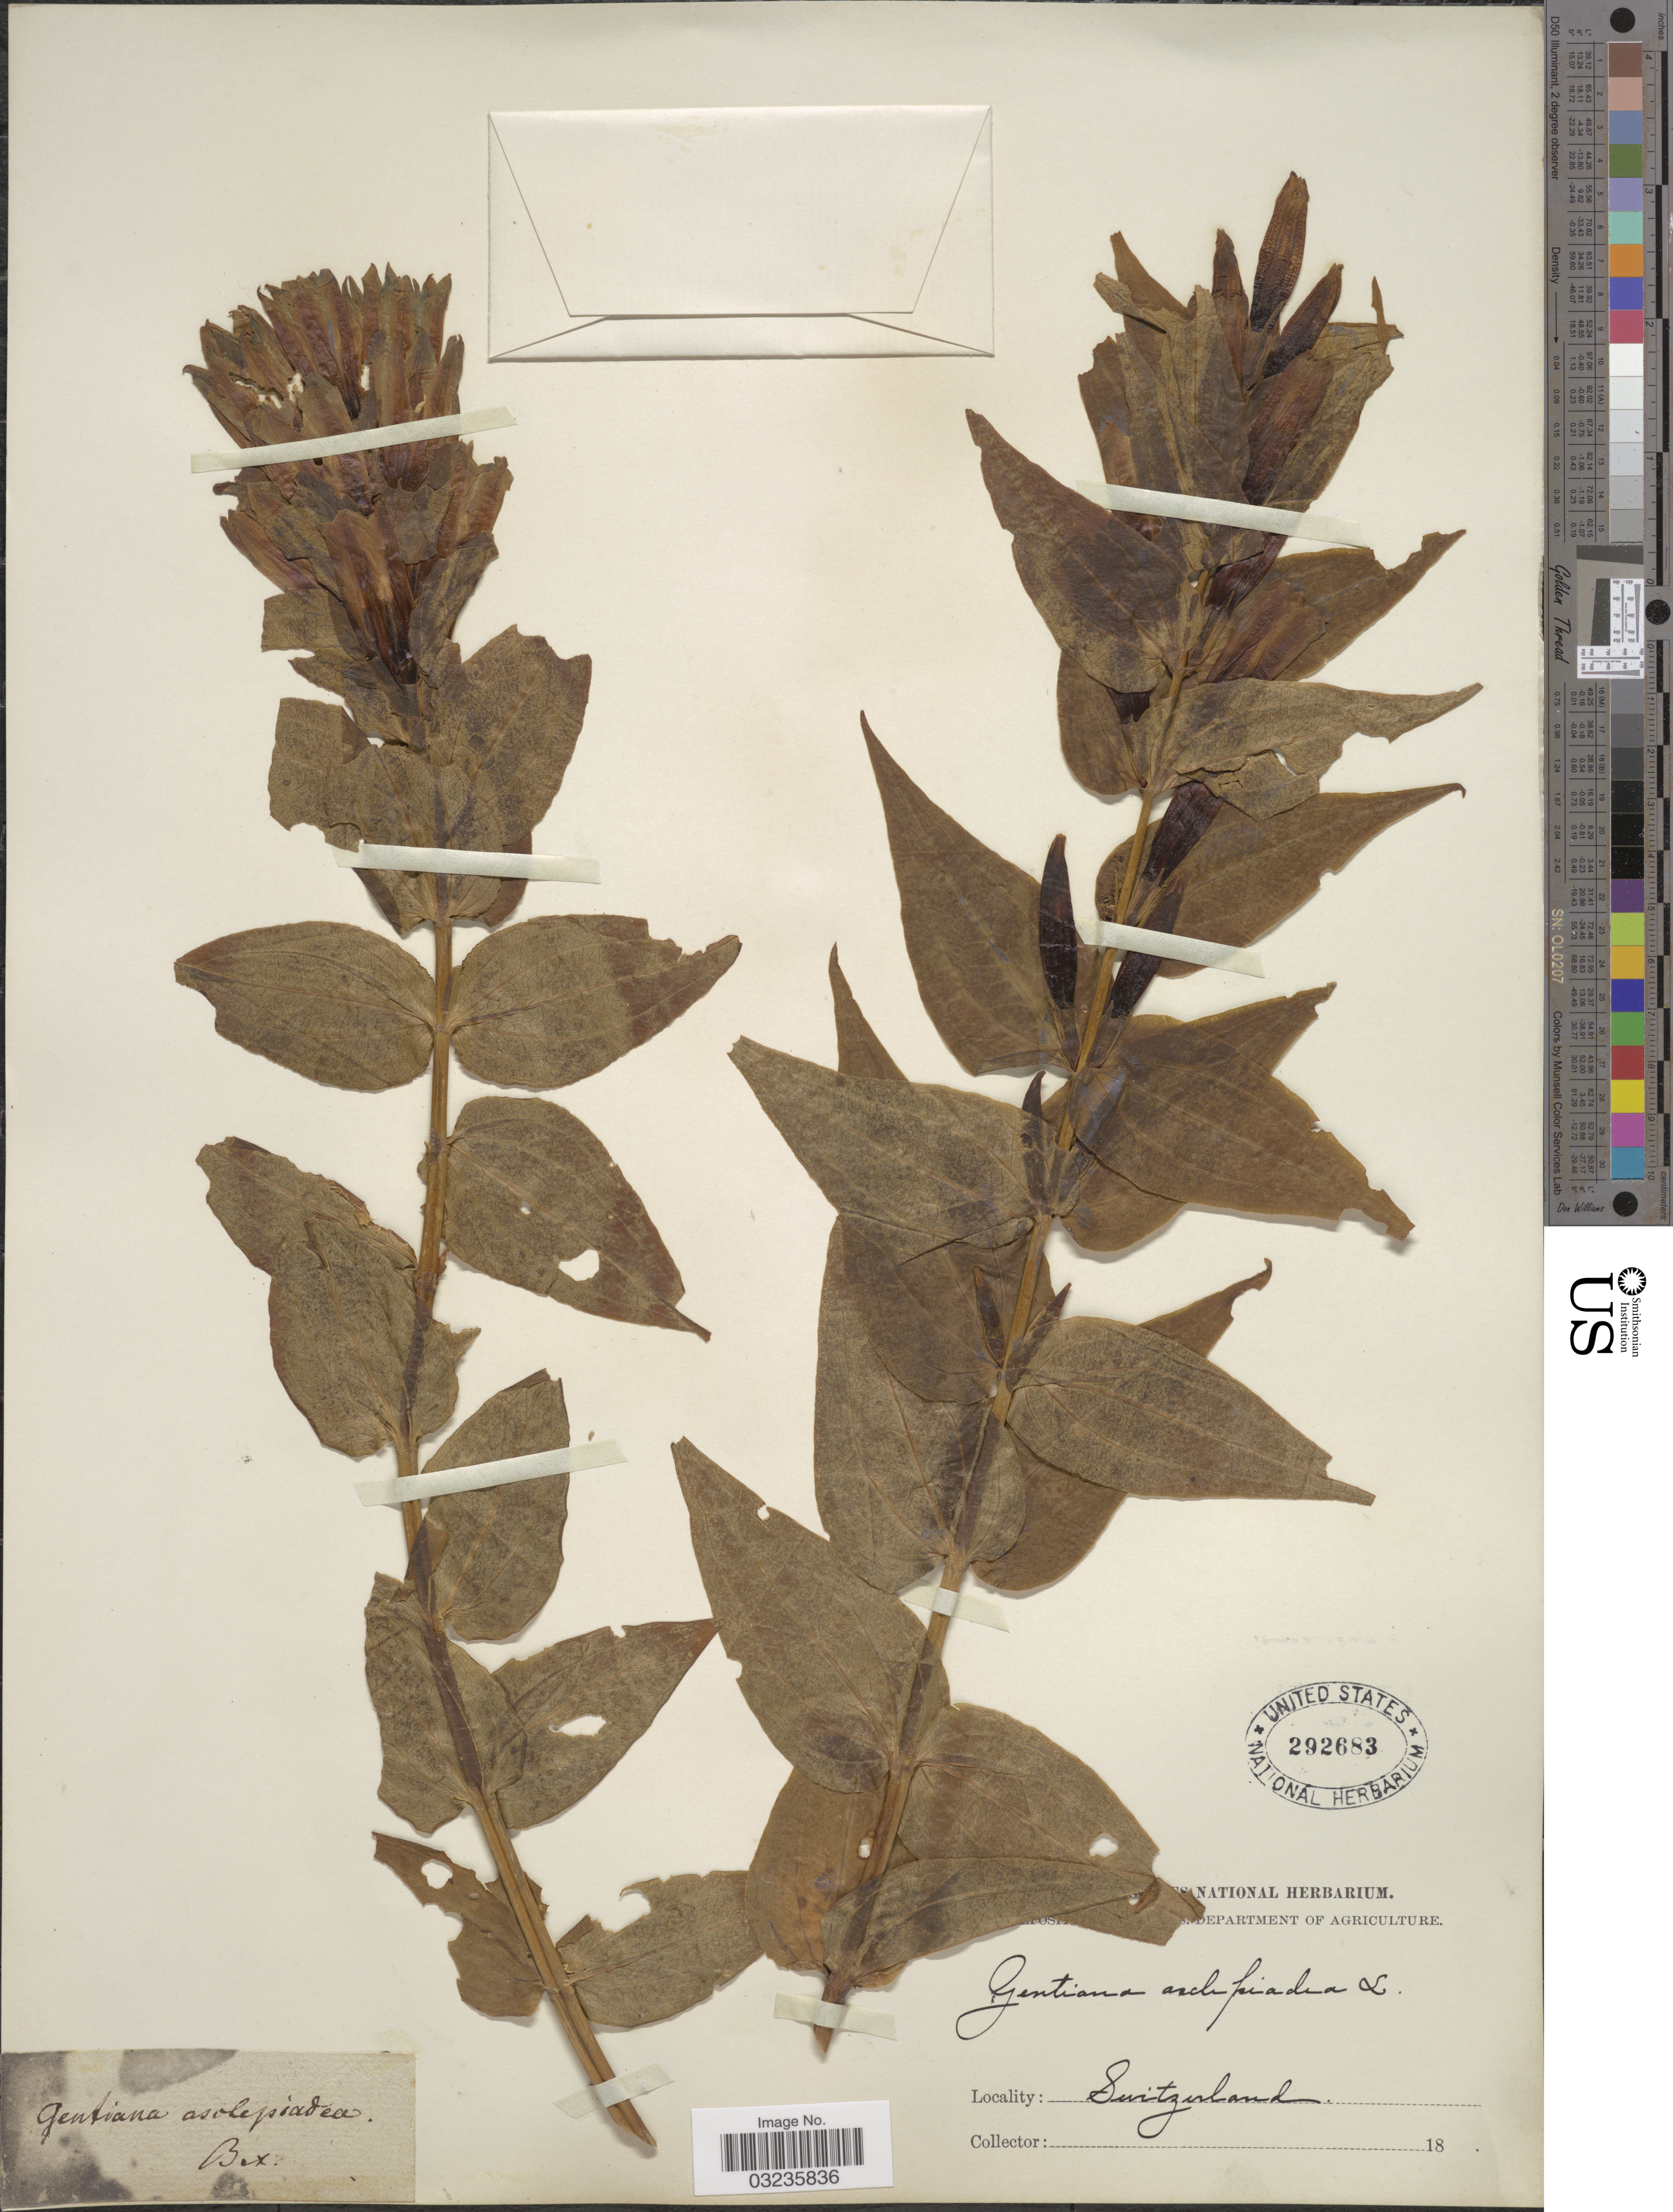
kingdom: Plantae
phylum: Tracheophyta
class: Magnoliopsida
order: Gentianales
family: Gentianaceae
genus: Gentiana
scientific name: Gentiana asclepiadea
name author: L.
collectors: United States National Herbarium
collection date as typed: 18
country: Switzerland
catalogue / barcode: US 292683